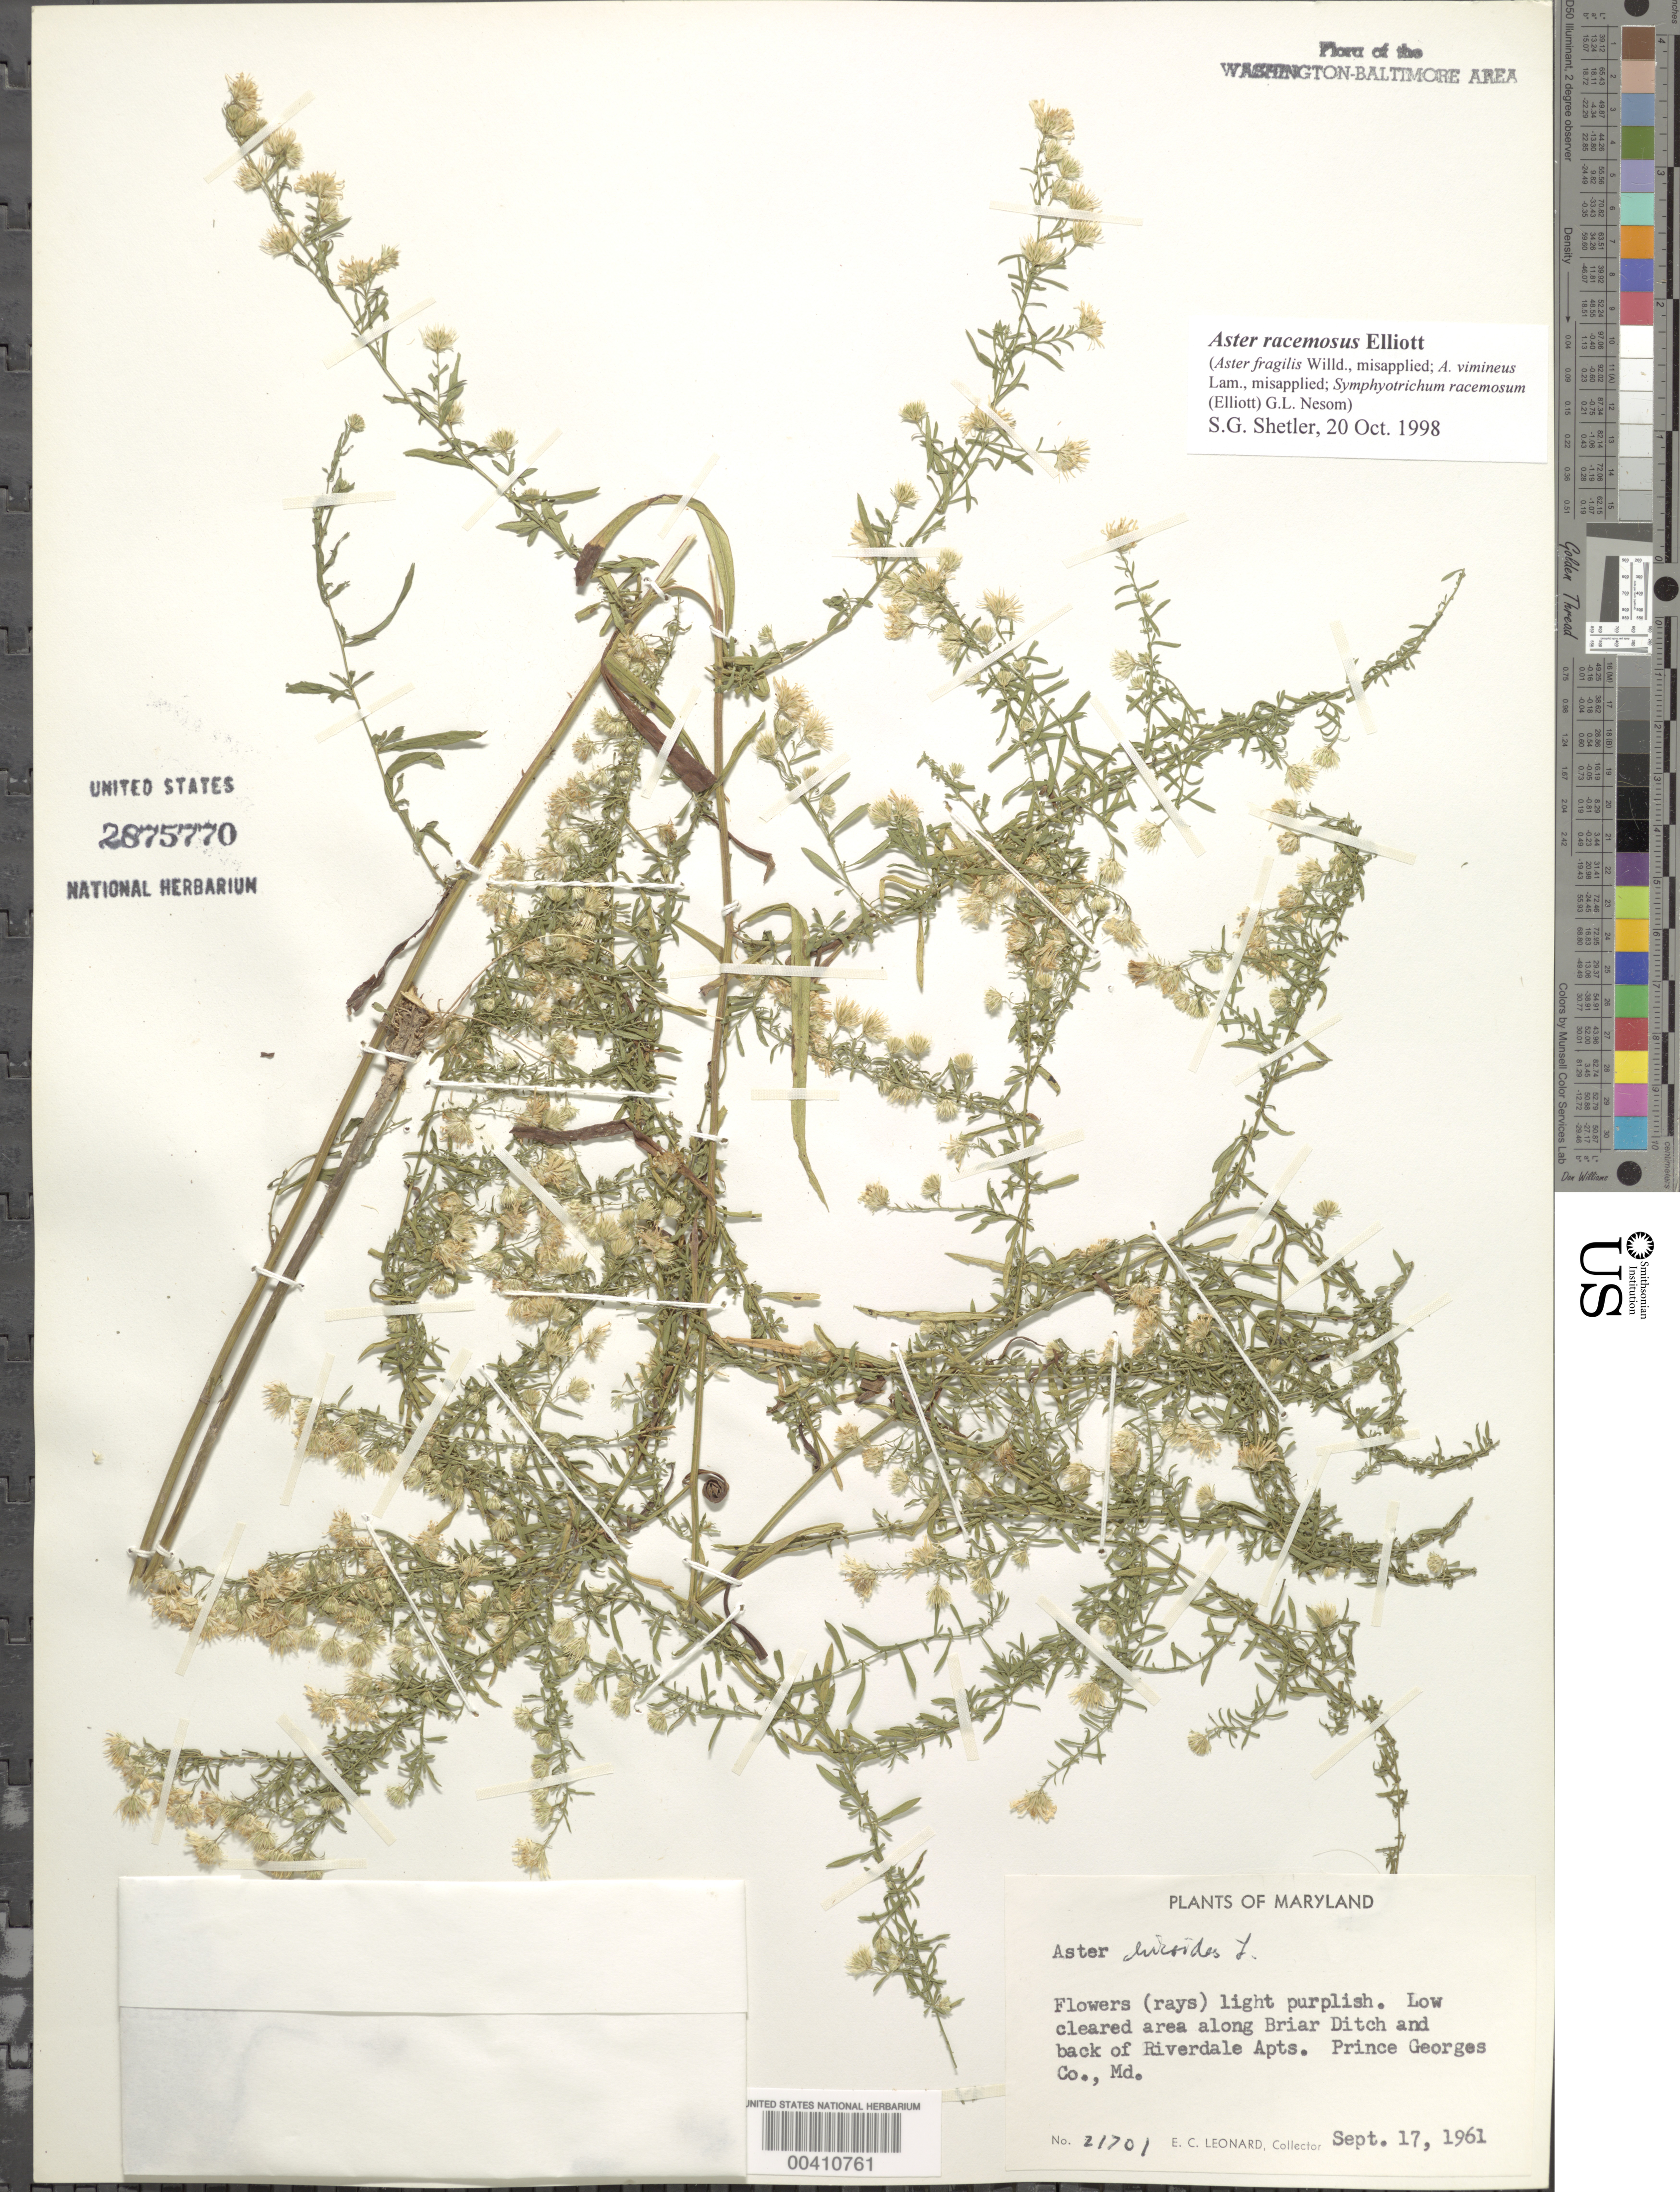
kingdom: Plantae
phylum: Tracheophyta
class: Magnoliopsida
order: Asterales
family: Asteraceae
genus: Symphyotrichum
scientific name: Symphyotrichum racemosum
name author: (Elliott) G.L. Nesom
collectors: E. C. Leonard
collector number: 21701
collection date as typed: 17 Sep 1961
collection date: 1961-09-17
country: United States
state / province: Maryland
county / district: Prince George's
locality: Briar Ditch, back of Riverdale Apartments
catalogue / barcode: US 2875770